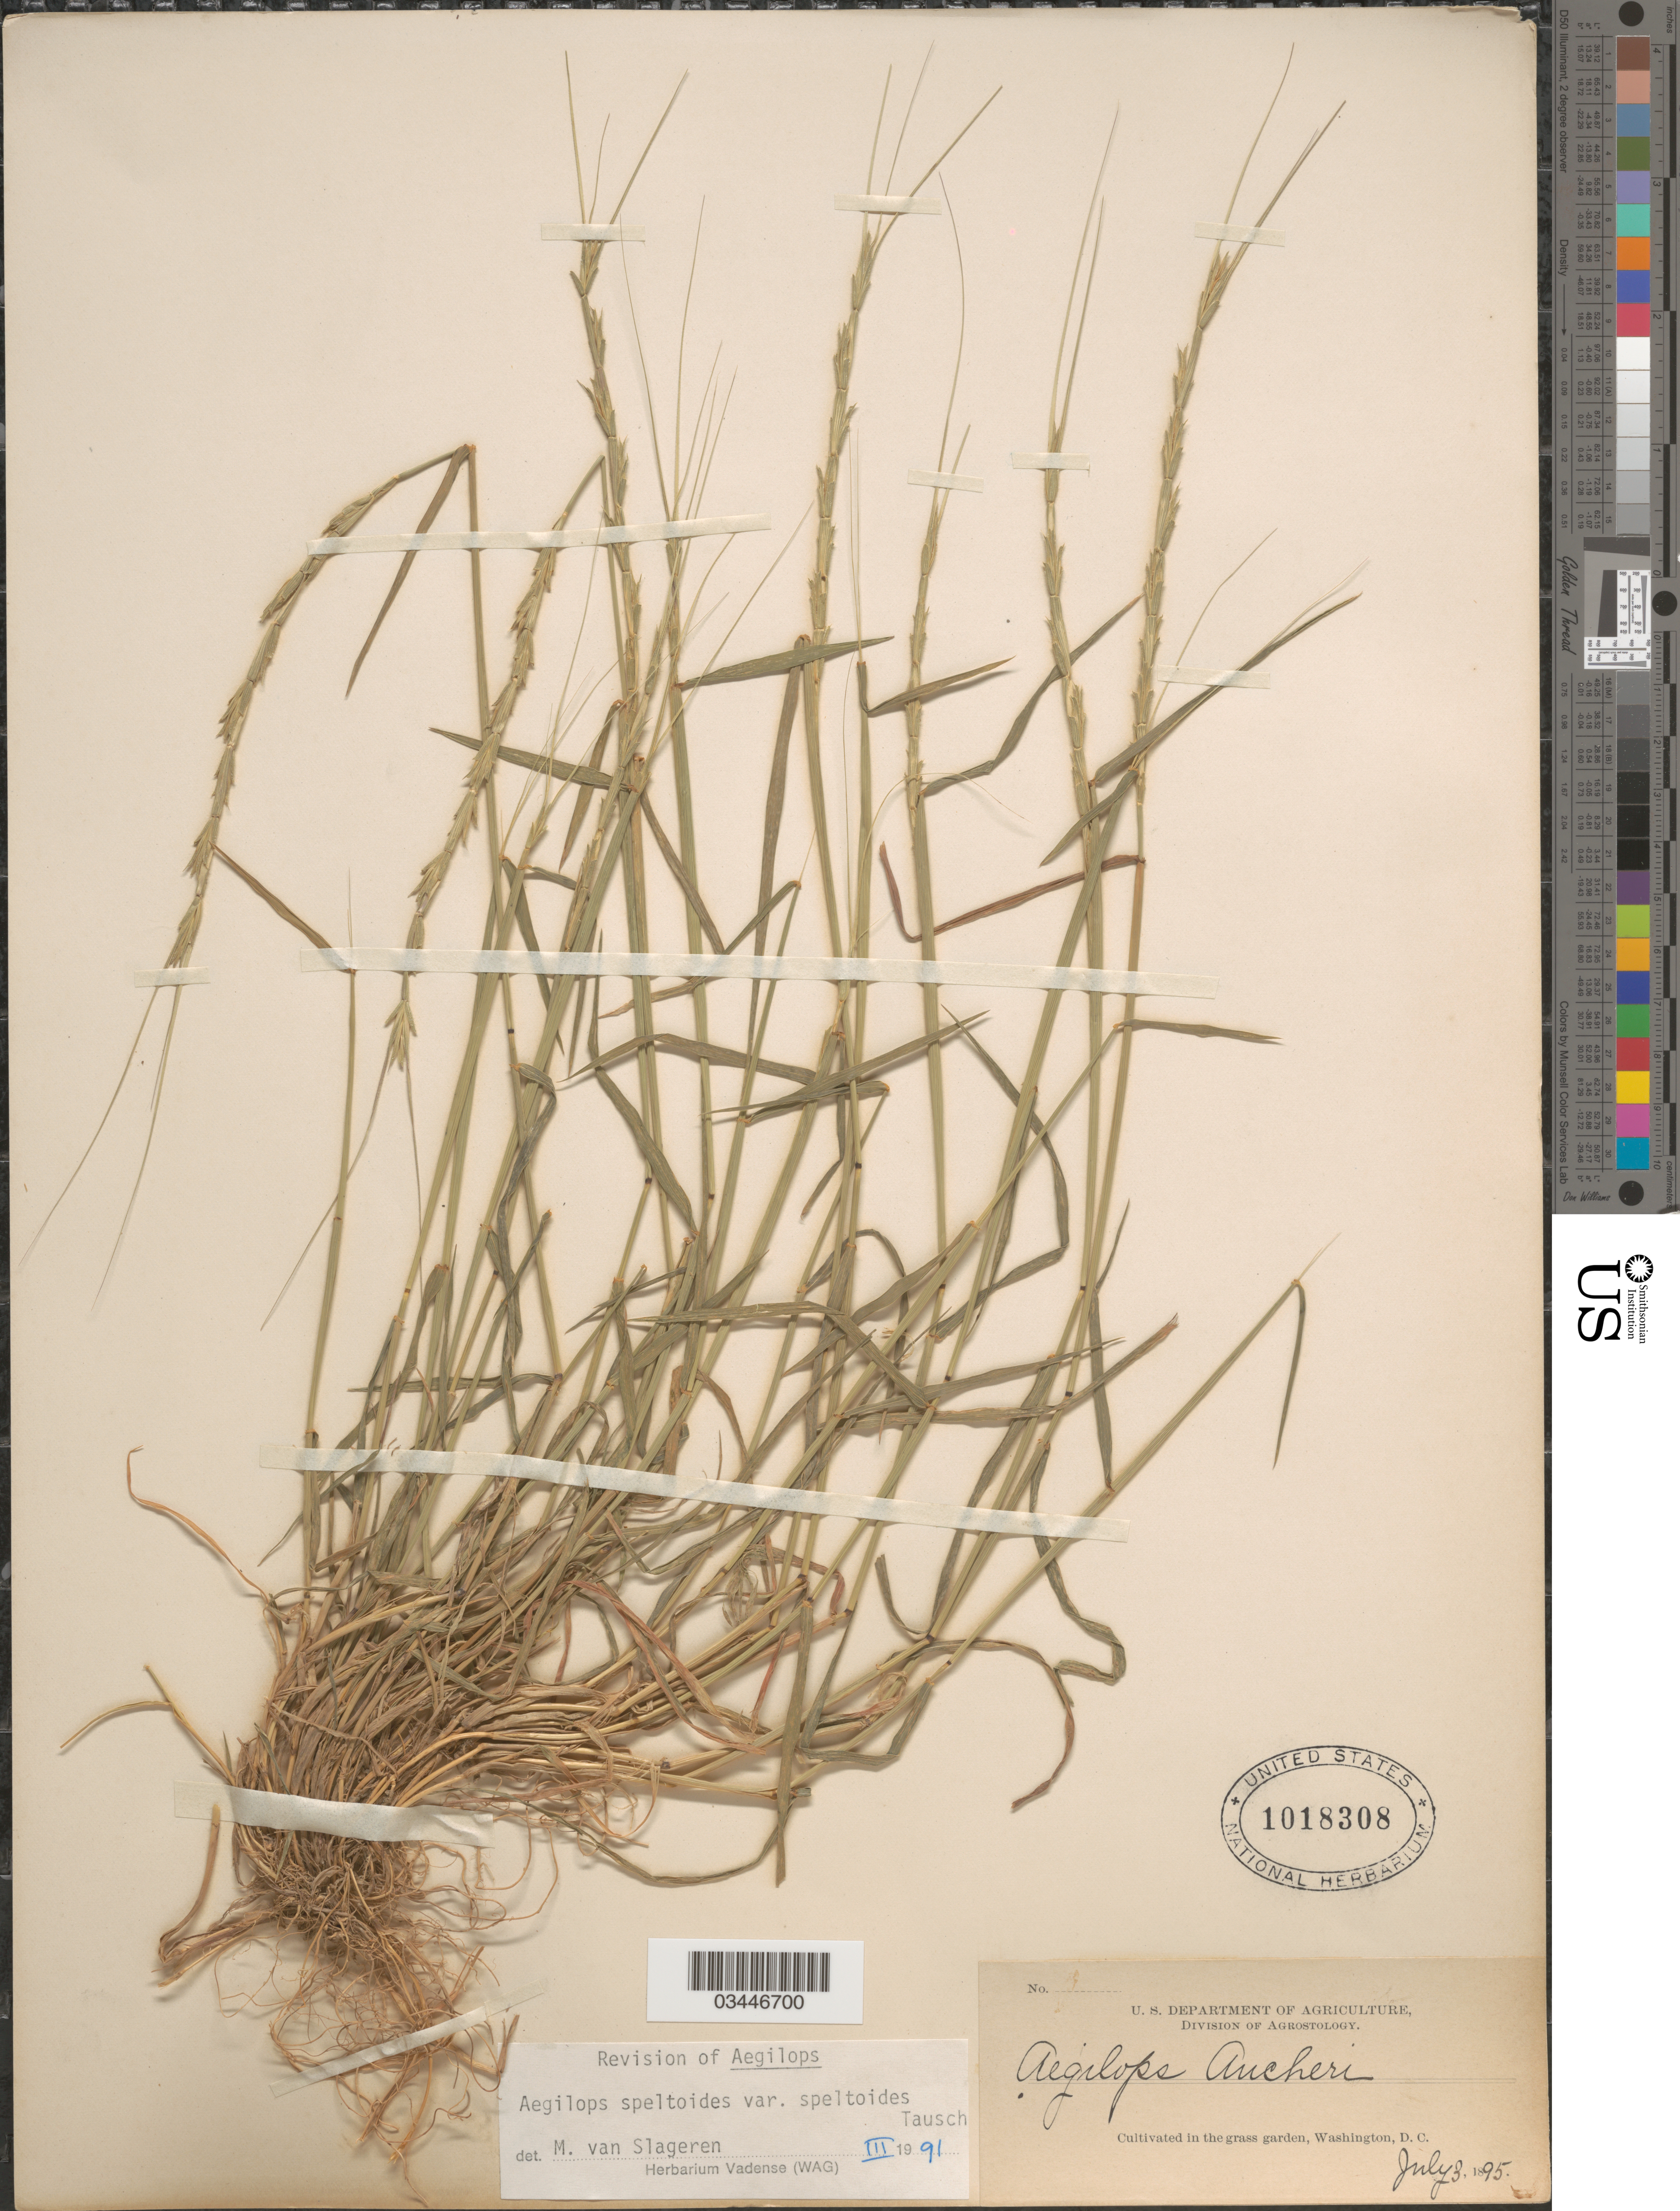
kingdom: Plantae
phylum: Tracheophyta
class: Liliopsida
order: Poales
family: Poaceae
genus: Aegilops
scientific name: Aegilops speltoides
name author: Tausch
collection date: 1895-07-03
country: United States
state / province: District of Columbia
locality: In the grass garden, Washington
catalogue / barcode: US 1018308